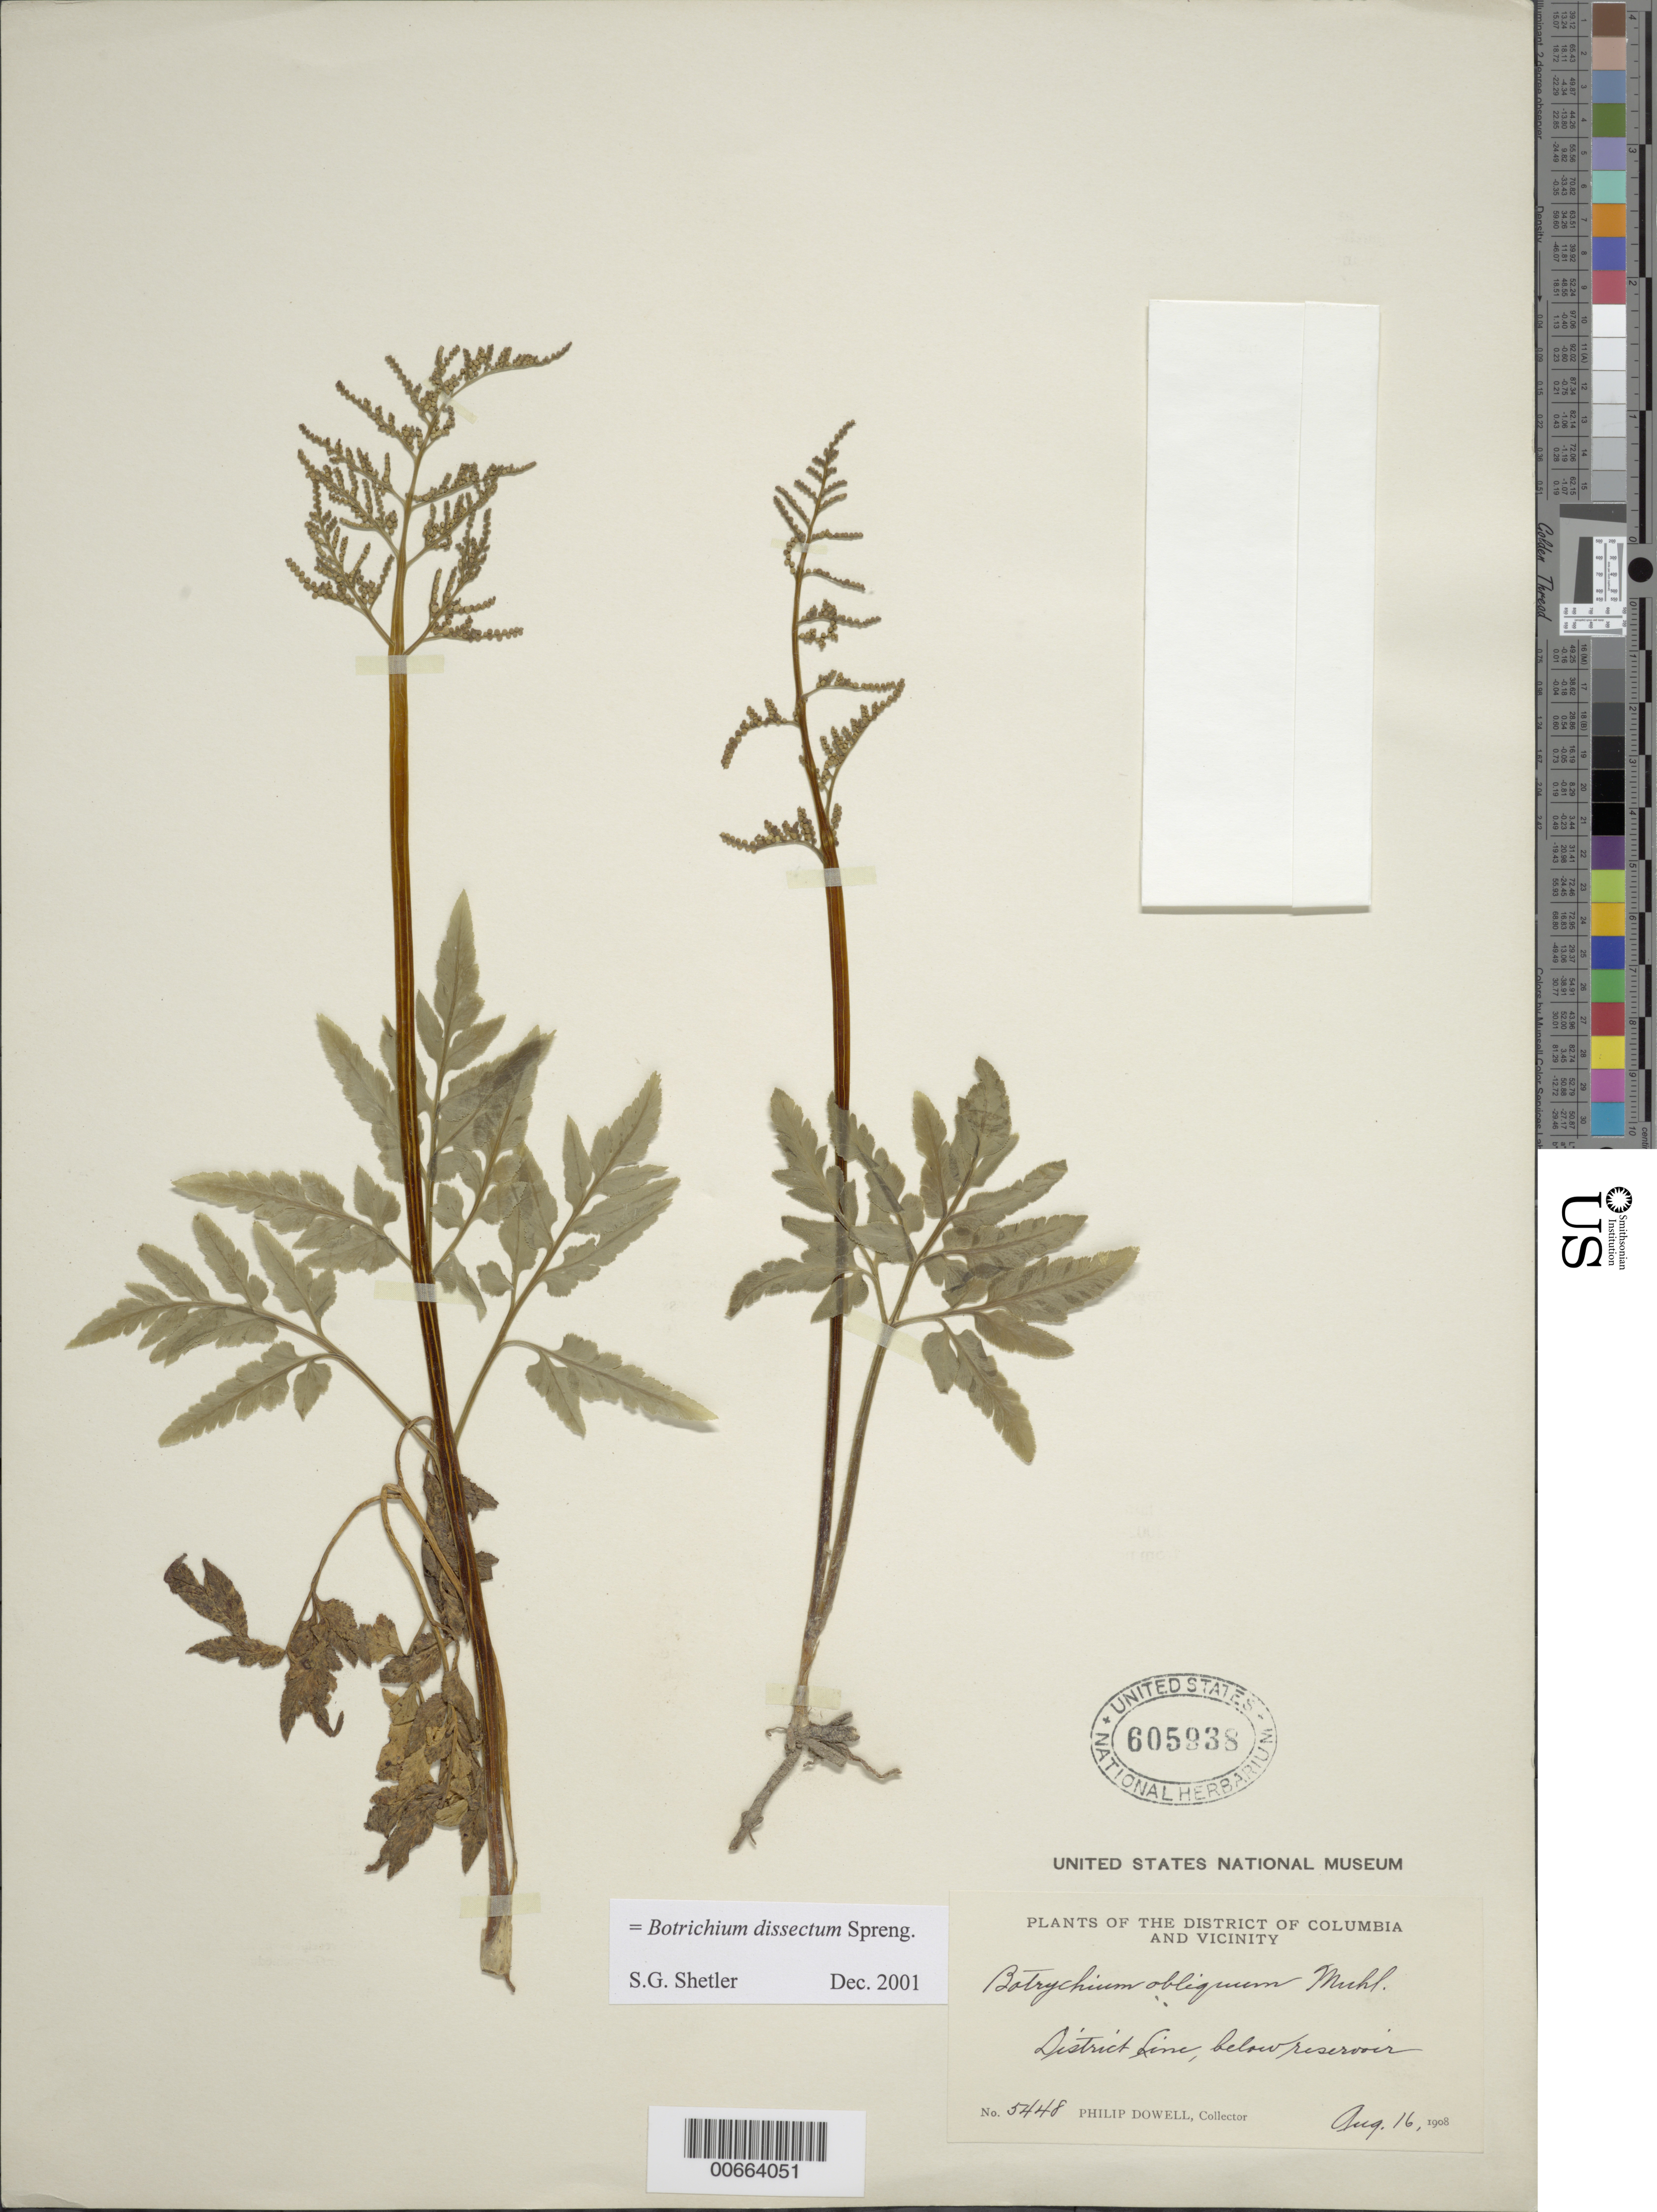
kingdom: Plantae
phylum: Tracheophyta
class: Polypodiopsida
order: Ophioglossales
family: Ophioglossaceae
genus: Botrychium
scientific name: Botrychium dissectum var. obliquum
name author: Clute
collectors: P. Dowell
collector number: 5448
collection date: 1908-08-16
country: Colombia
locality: The District of Columbia and vicinity, District Line, below reservoir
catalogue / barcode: US 605938